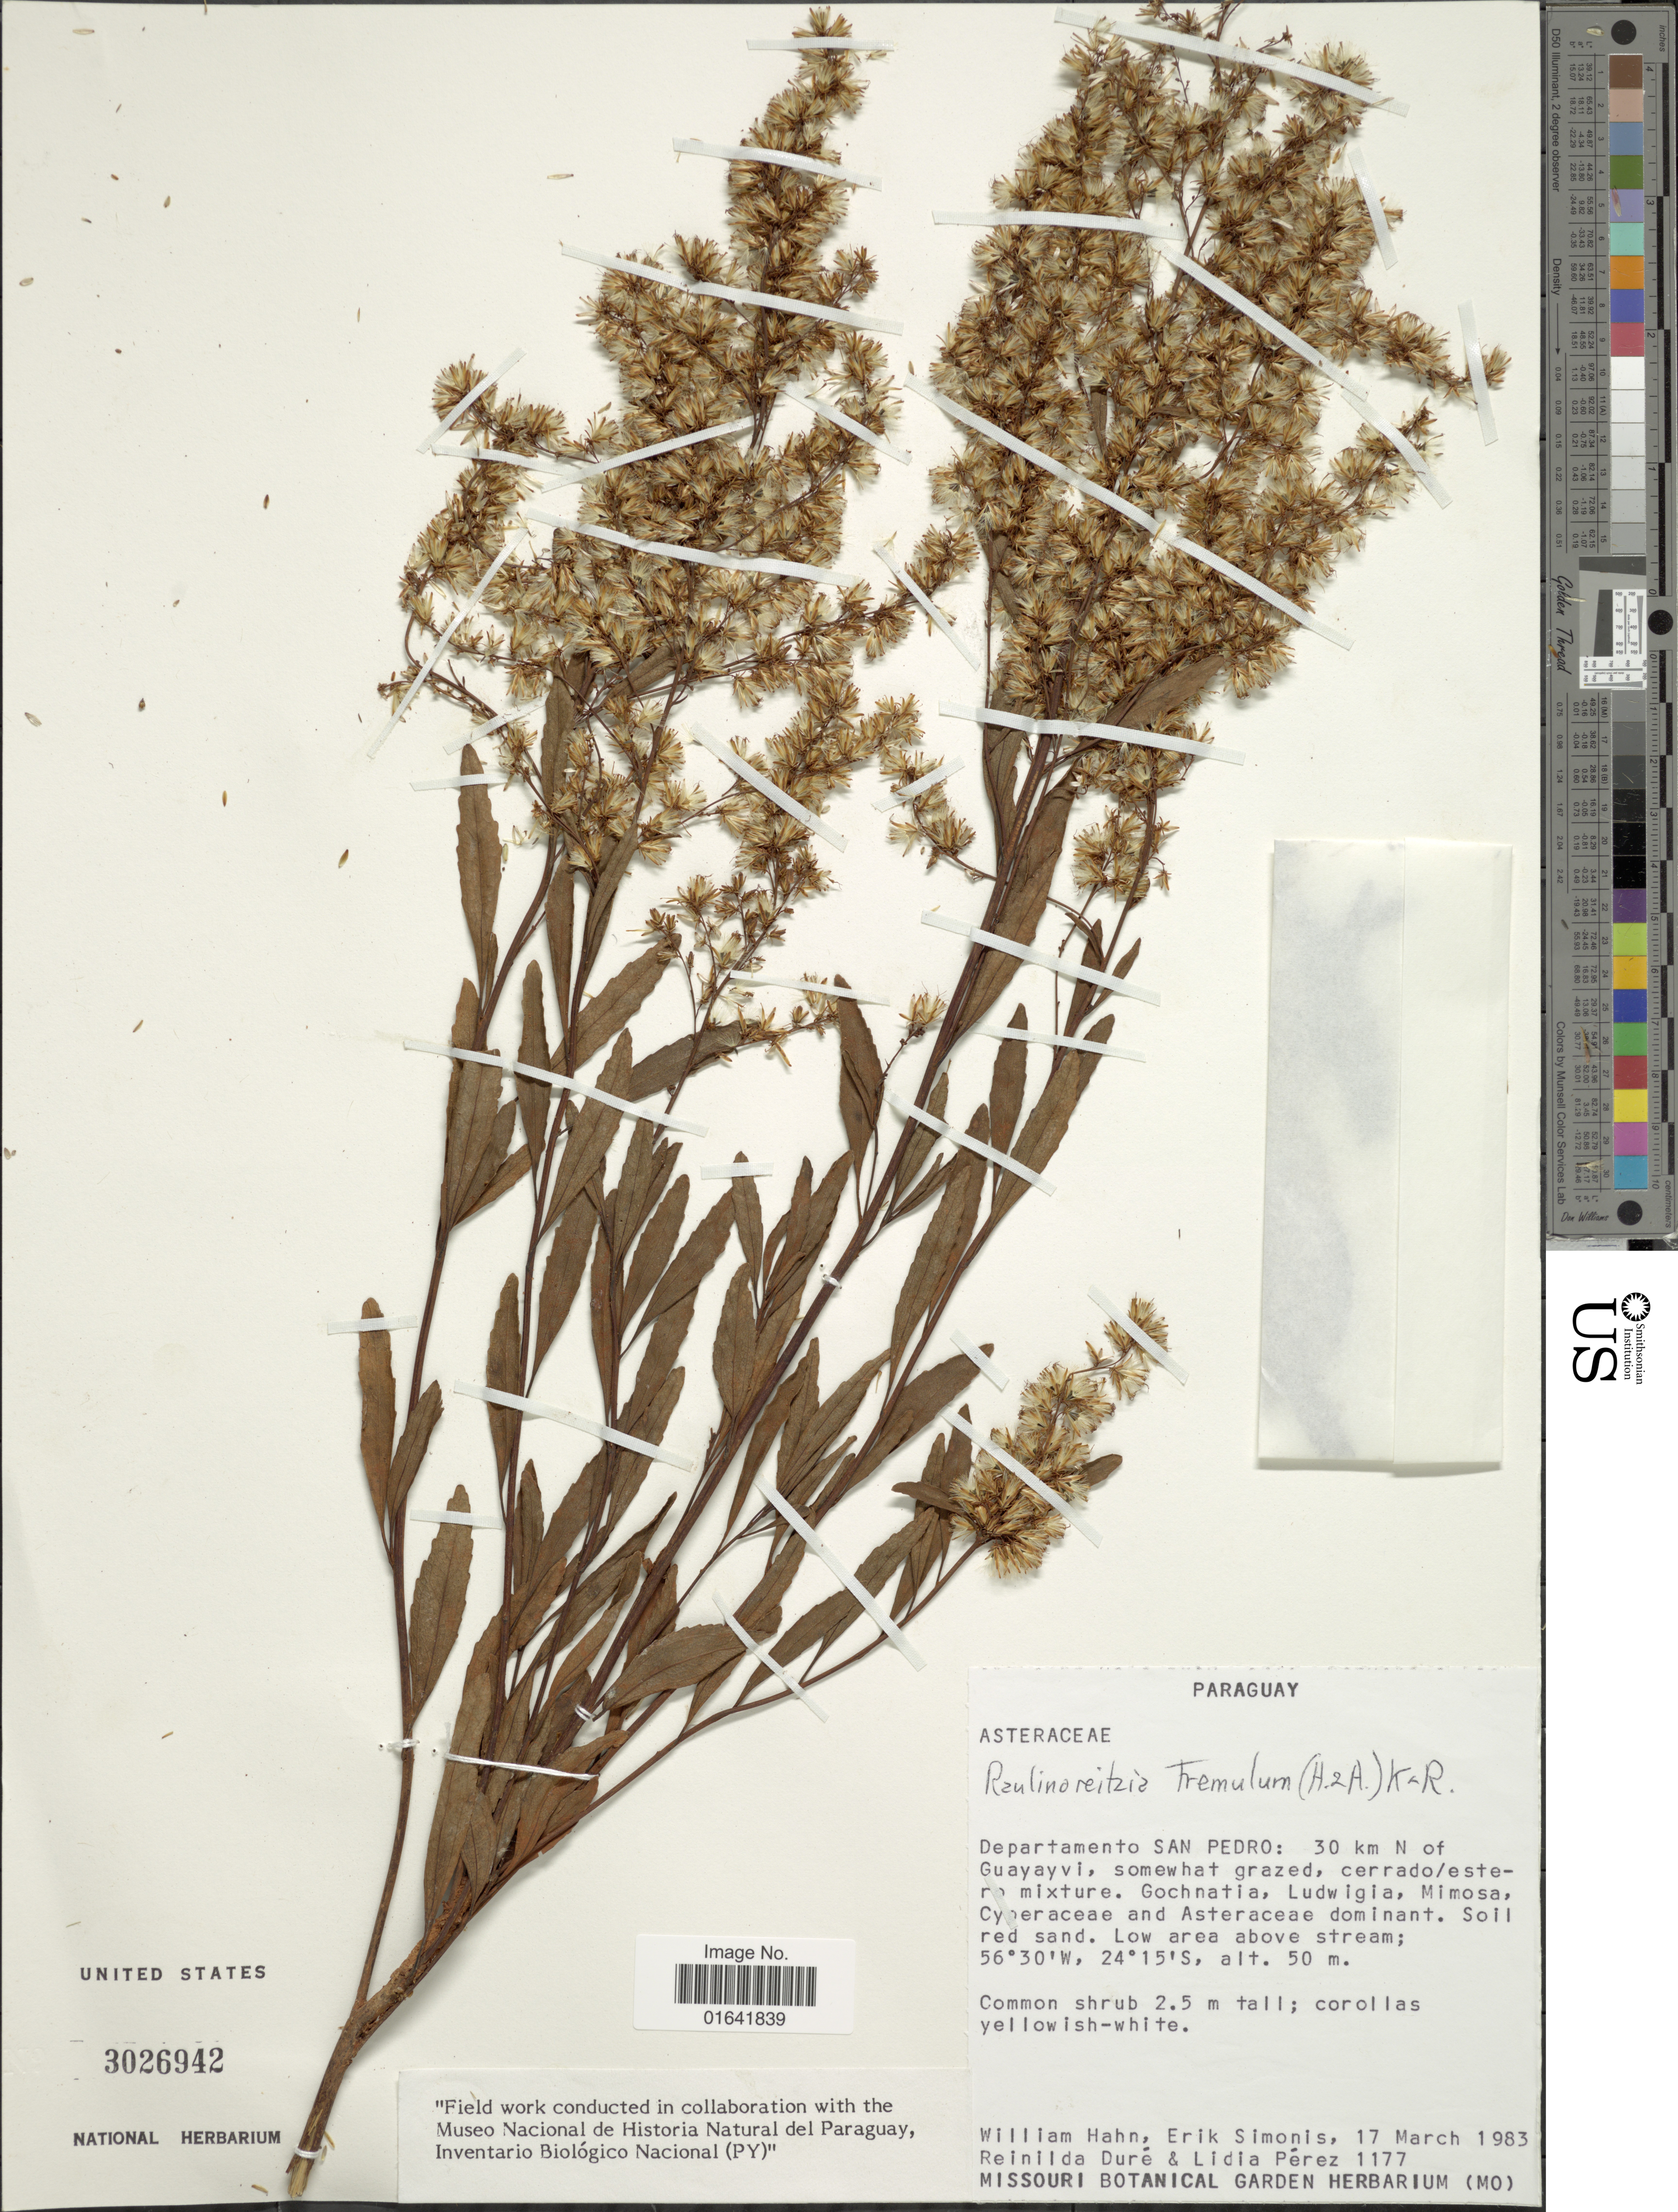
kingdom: Plantae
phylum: Tracheophyta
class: Magnoliopsida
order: Asterales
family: Asteraceae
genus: Raulinoreitzia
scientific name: Raulinoreitzia tremula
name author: (Hook. & Arn.) R.M. King & H. Rob.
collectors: W. J. Hahn, E. Simonis, R. Duré & L. Pérez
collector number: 1177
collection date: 1983-03-17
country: Paraguay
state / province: San Pedro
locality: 30 km N of Guayayvi, somewhat grazed, cerrado/estero mixture, low area above stream.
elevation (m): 50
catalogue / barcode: US 3026942